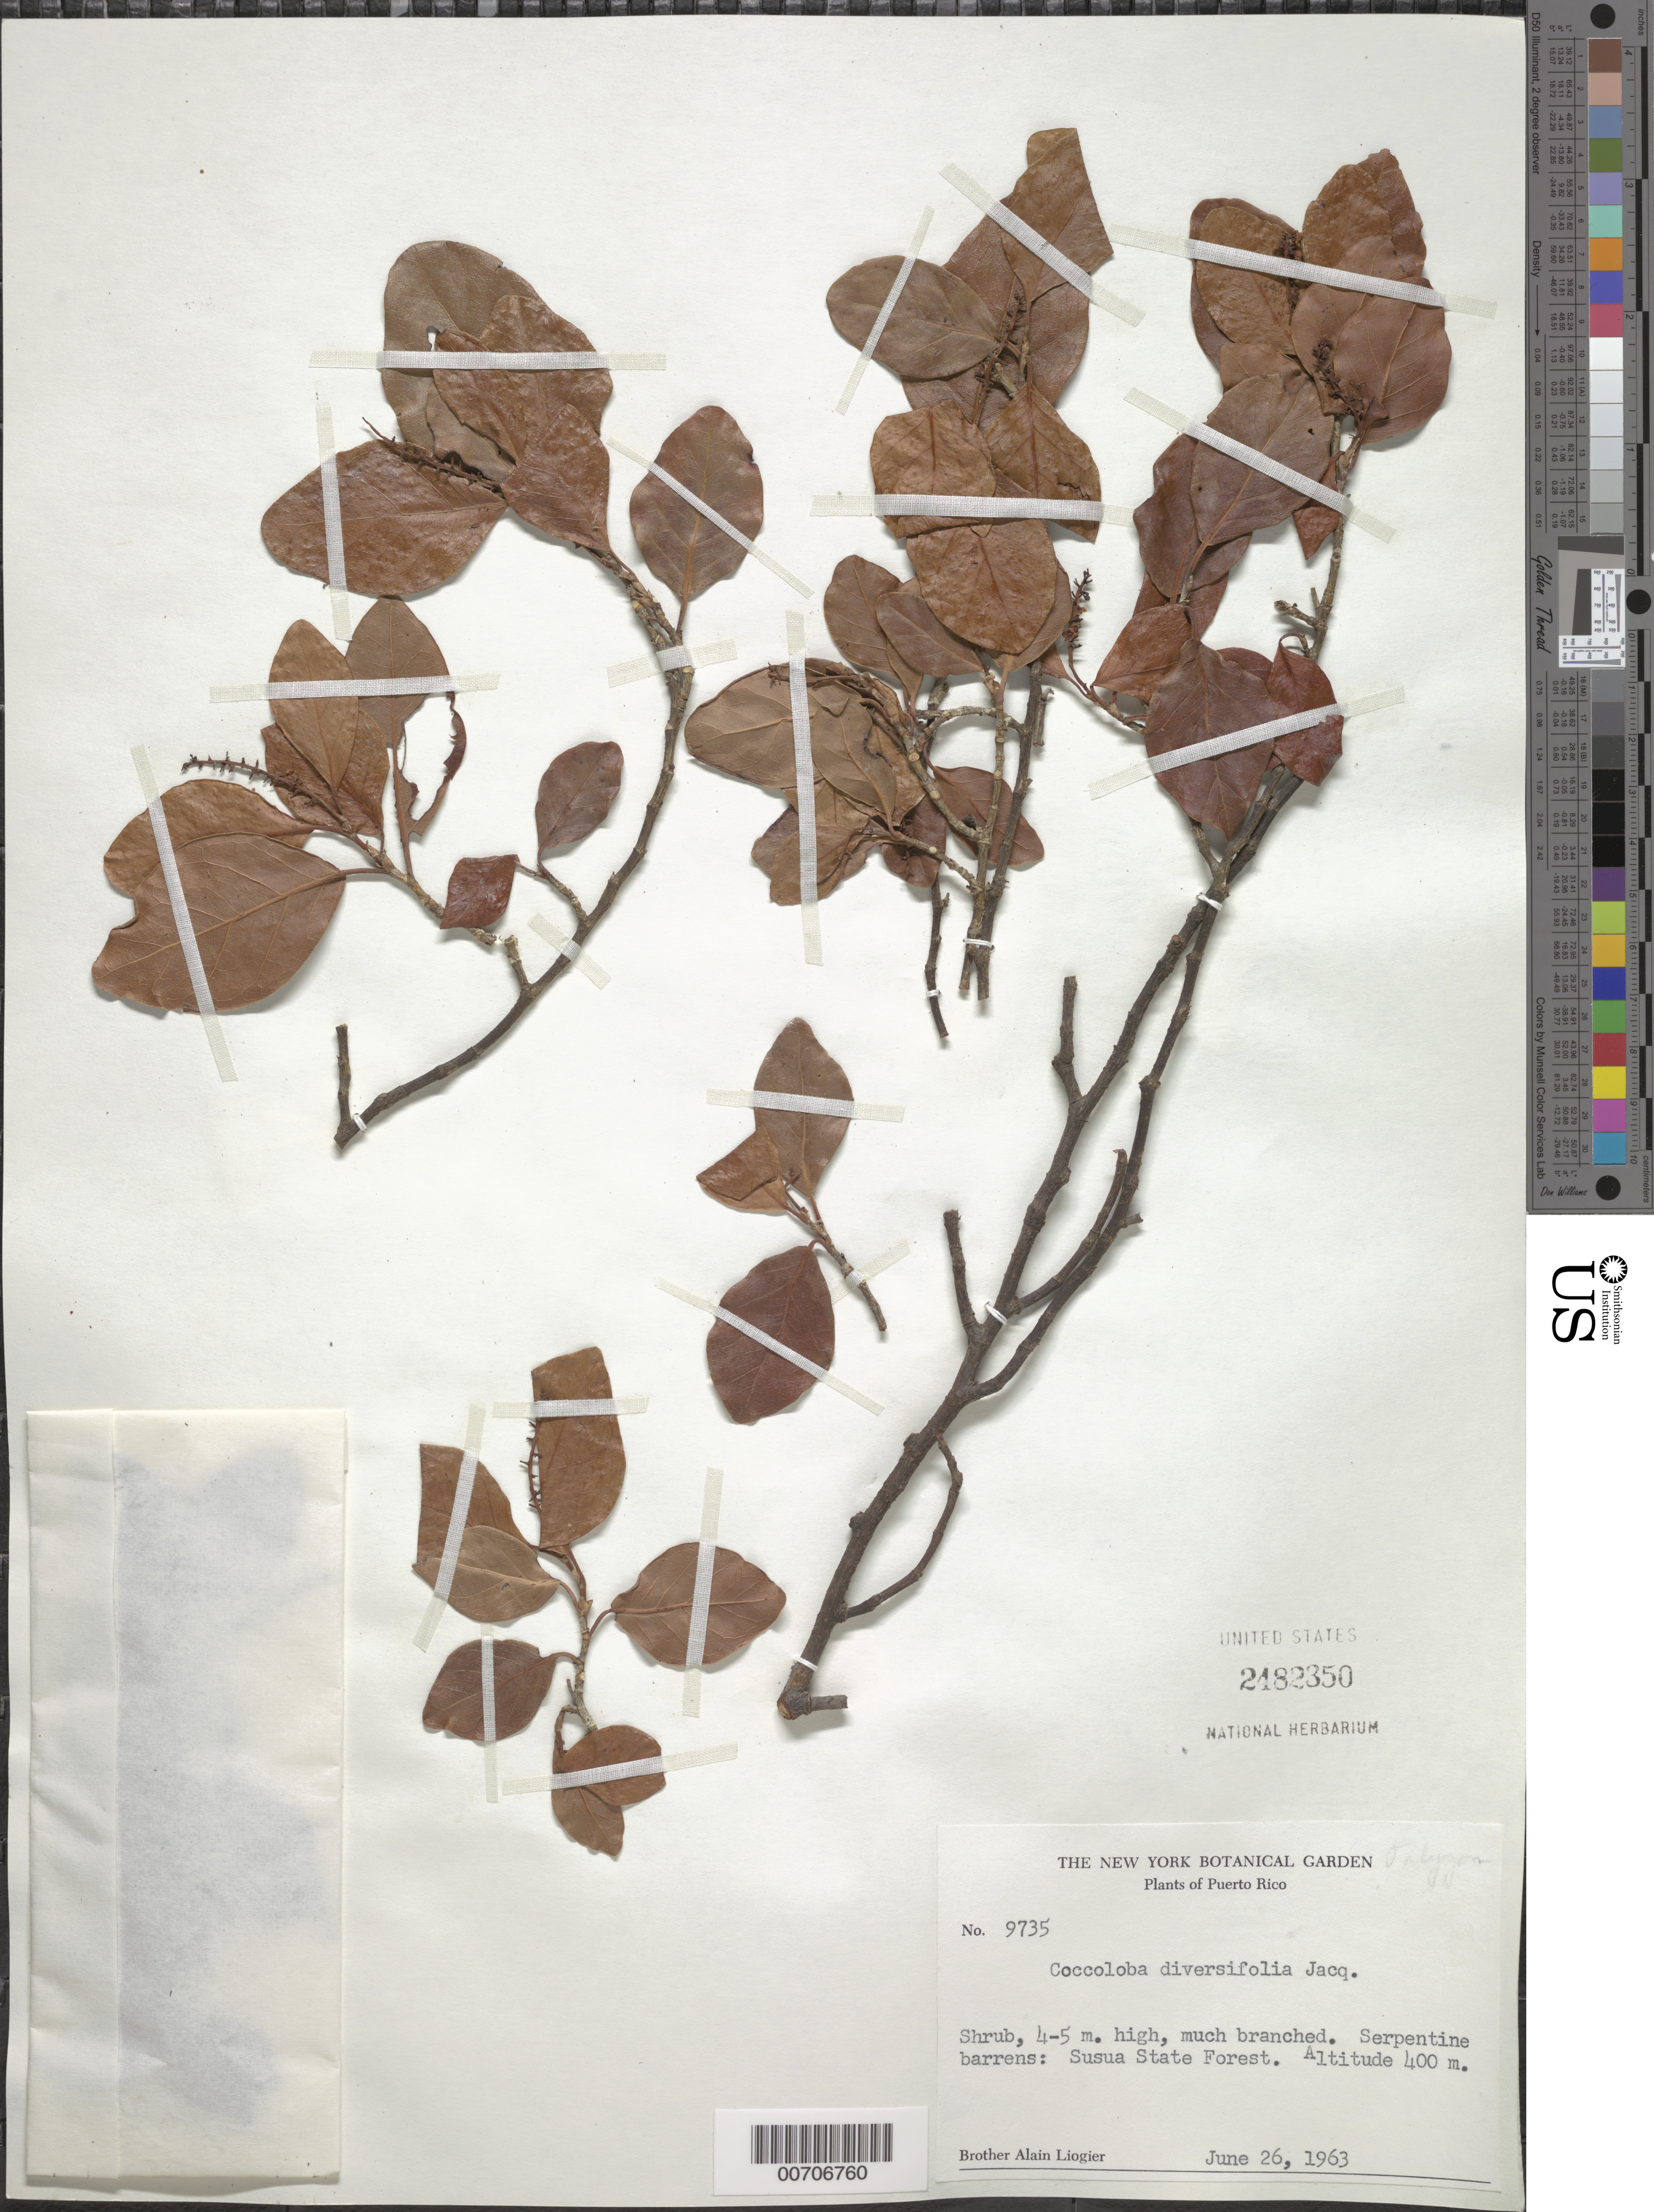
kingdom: Plantae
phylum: Tracheophyta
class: Magnoliopsida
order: Caryophyllales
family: Polygonaceae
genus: Coccoloba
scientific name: Coccoloba diversifolia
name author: Jacq.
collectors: A. H. Liogier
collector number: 9735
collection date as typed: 26 Jun 1963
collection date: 1963-06-26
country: Puerto Rico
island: Greater Antilles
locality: Susua State Forest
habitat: Serpentine barrens.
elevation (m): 400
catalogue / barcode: US 2482350